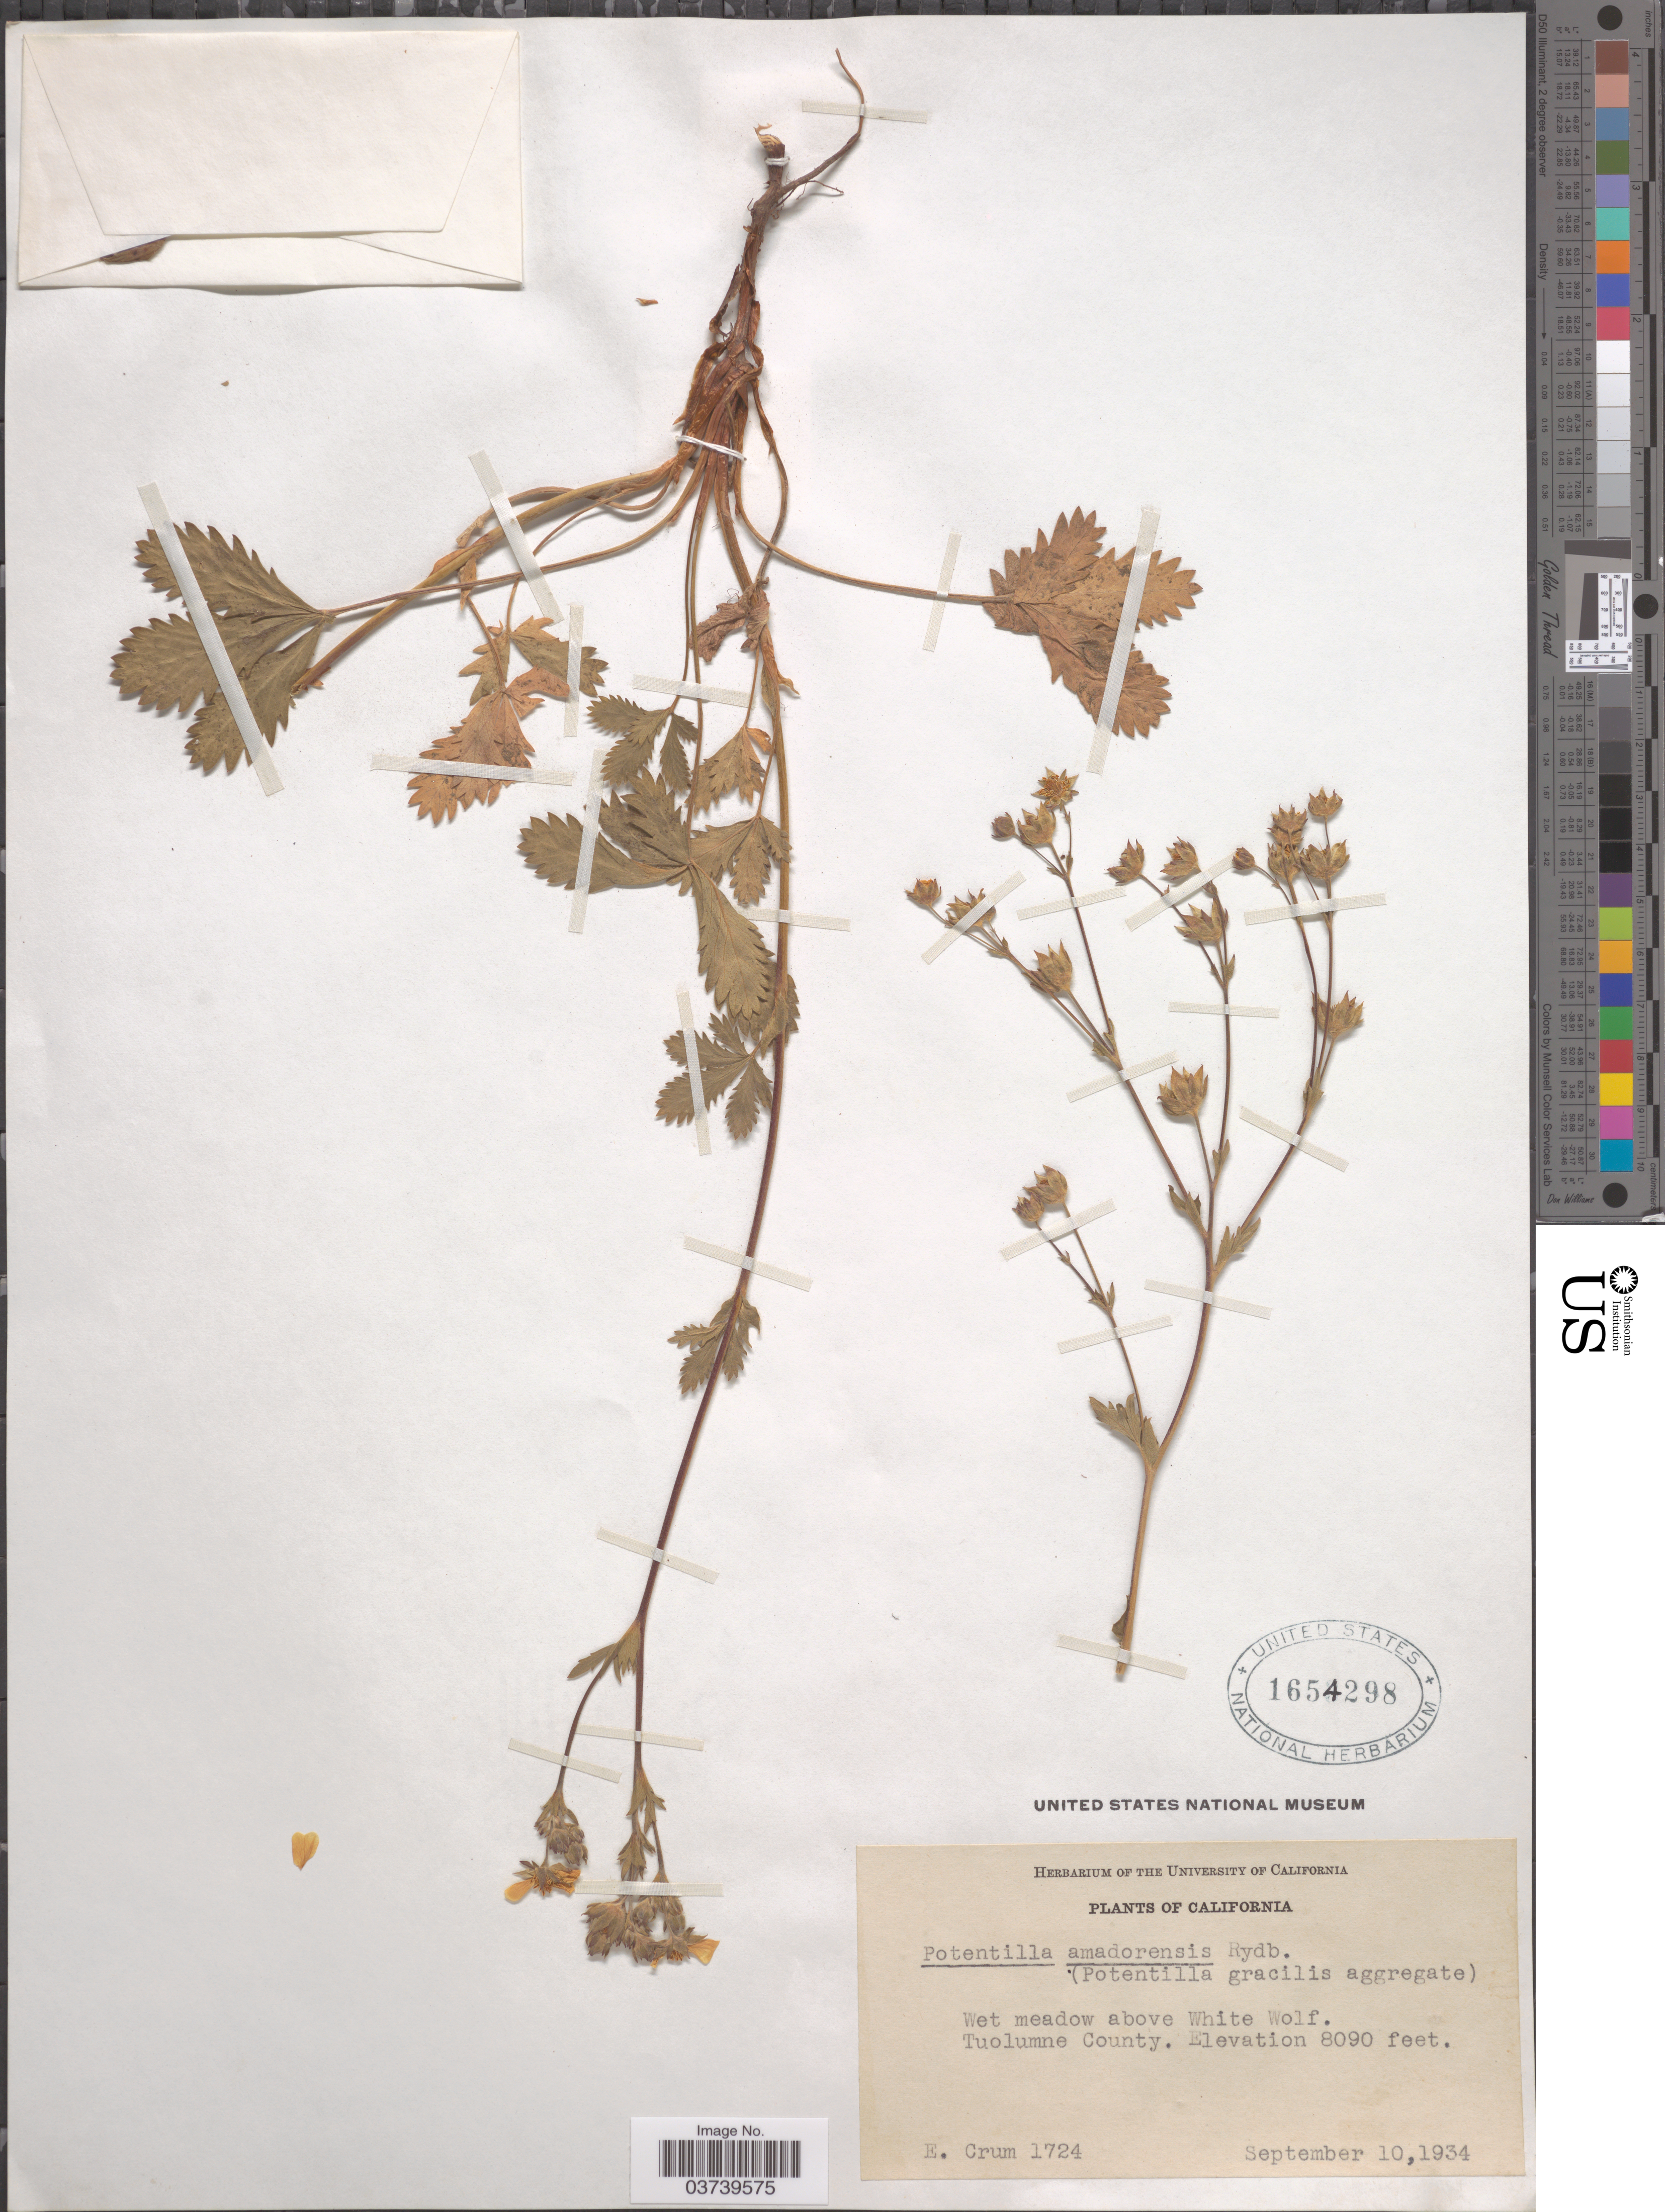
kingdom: Plantae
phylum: Tracheophyta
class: Magnoliopsida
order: Rosales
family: Rosaceae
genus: Potentilla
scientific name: Potentilla gracilis var. fastigiata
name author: (Nutt.) S. Watson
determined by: Strong, Mark T., (BOT), Smithsonian Institution - National Museum of Natural History (UNITED STATES)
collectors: E. Crum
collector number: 1724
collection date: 1934-09-10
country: United States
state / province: California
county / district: Tuolumne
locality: Wet meadow above White Wolf. Tuolumne County.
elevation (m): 2466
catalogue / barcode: US 1654298